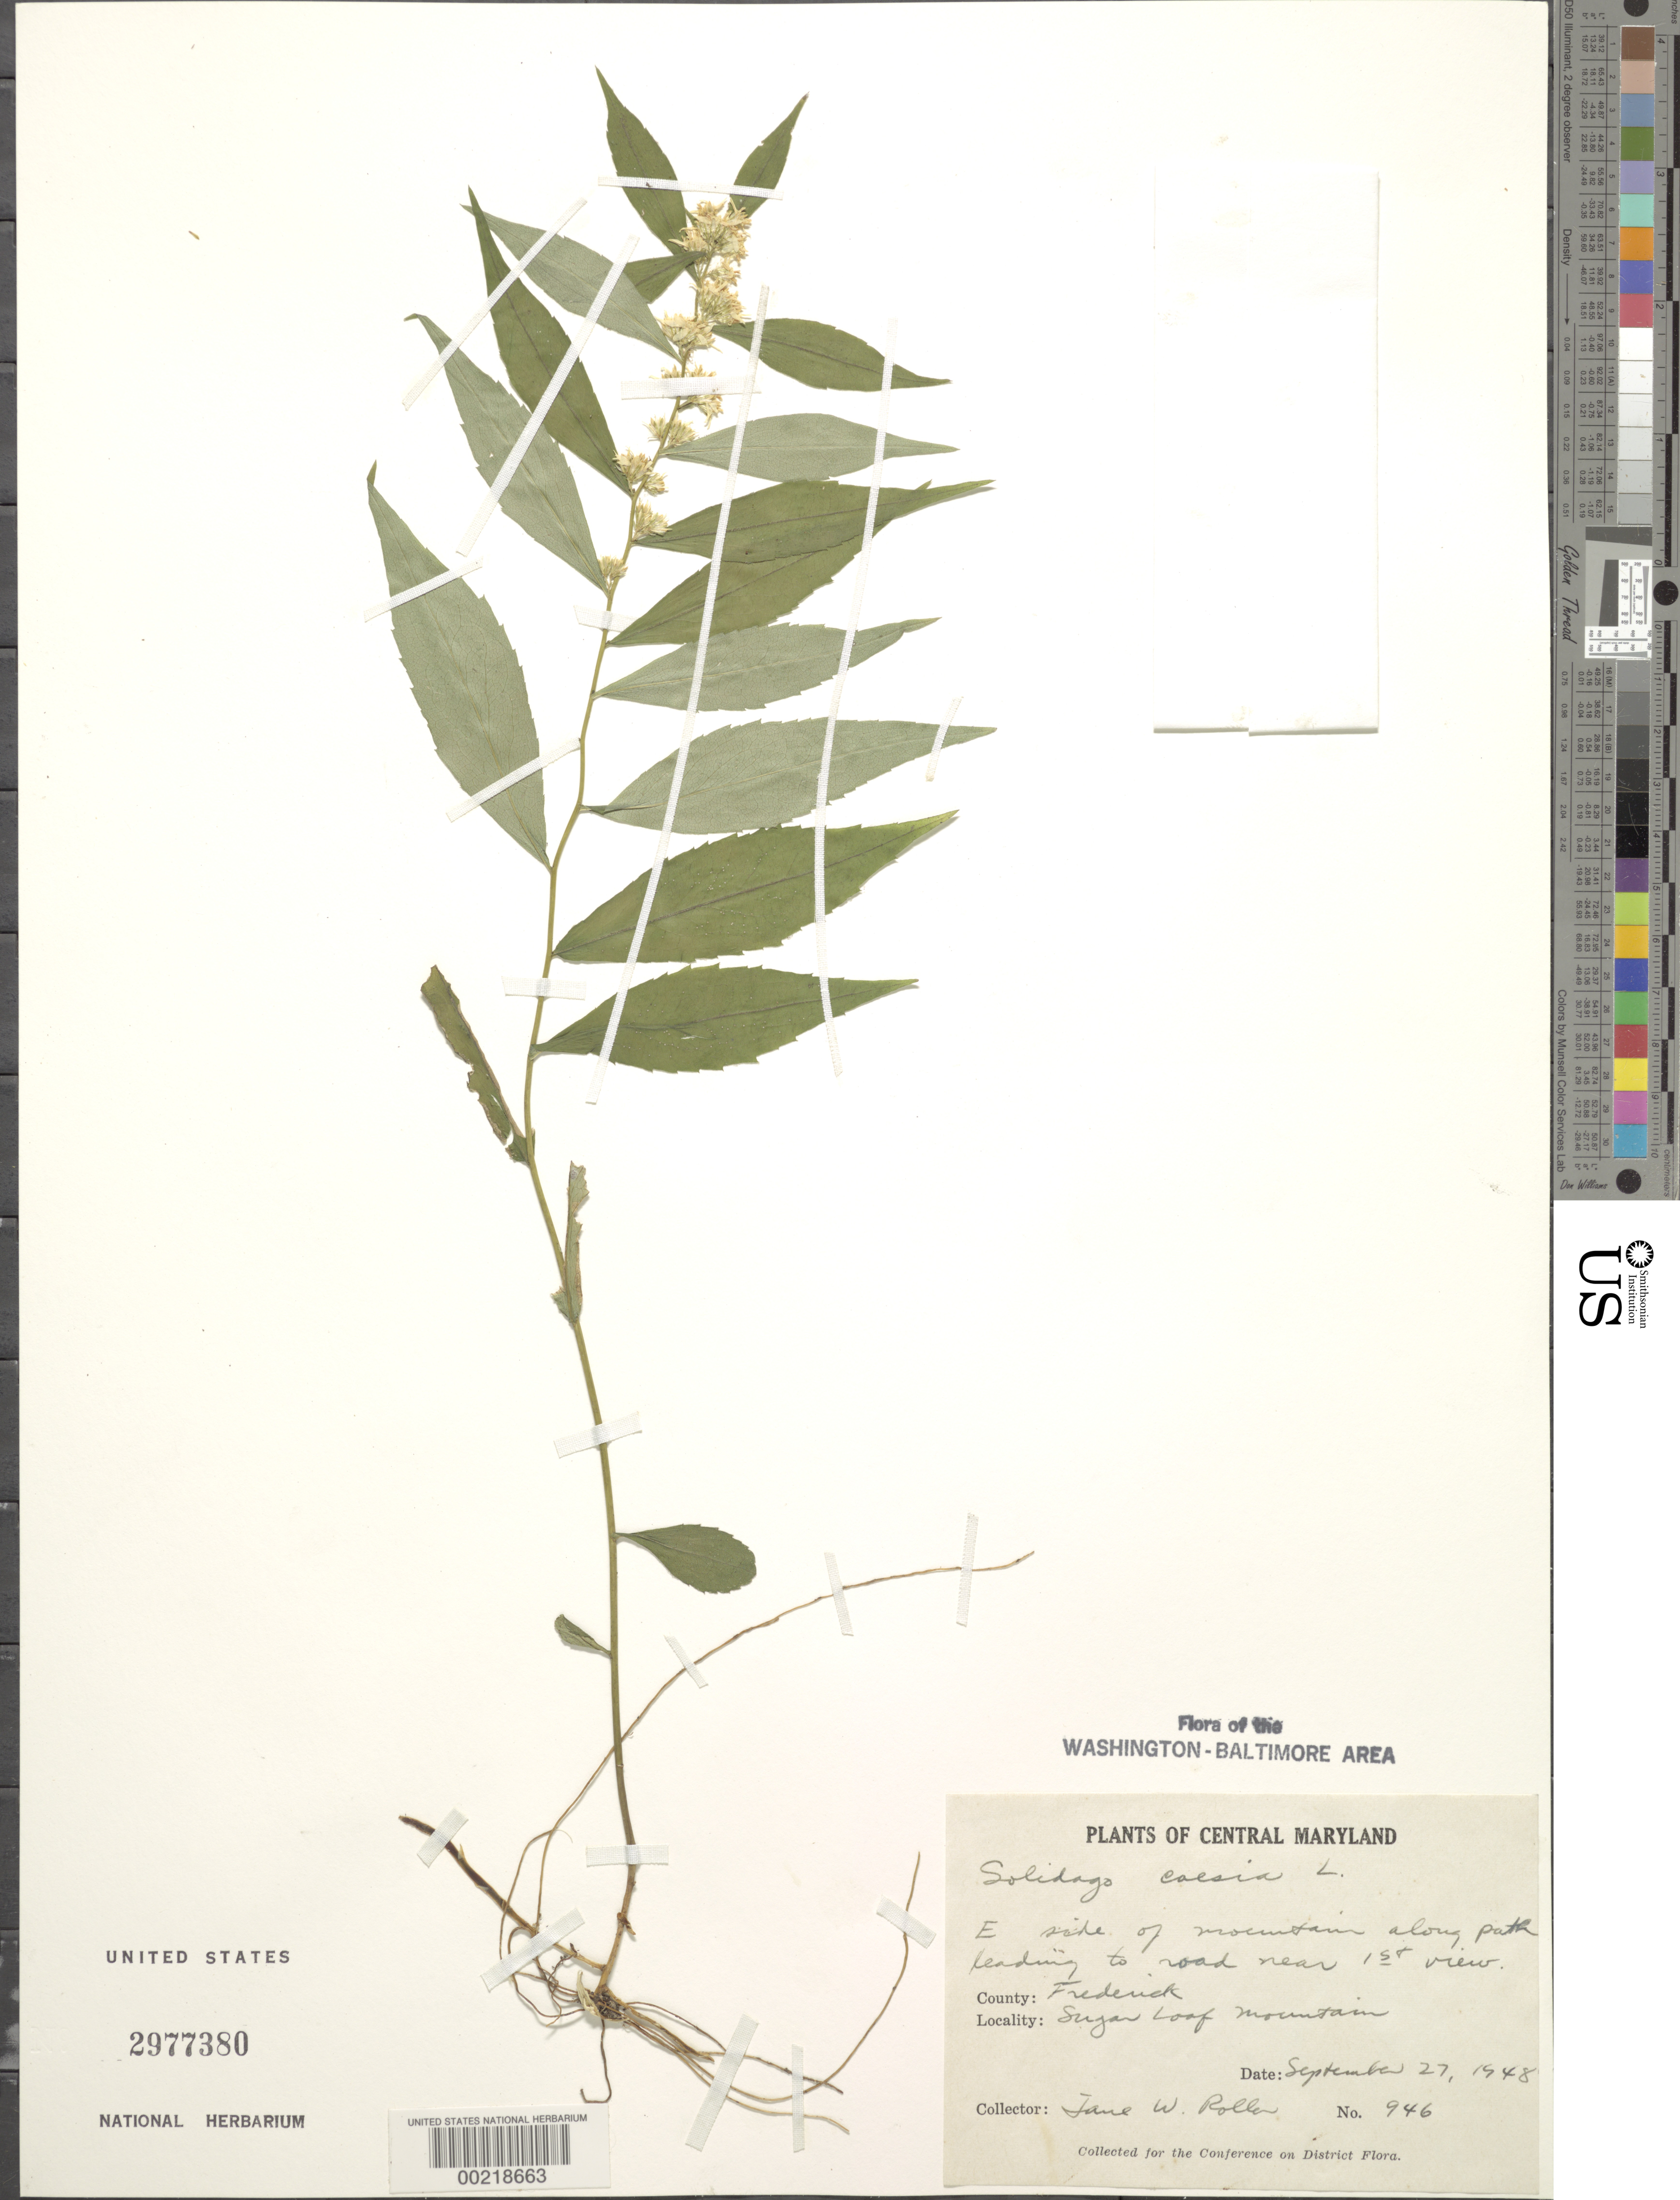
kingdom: Plantae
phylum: Tracheophyta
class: Magnoliopsida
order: Asterales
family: Asteraceae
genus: Solidago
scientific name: Solidago caesia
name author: L.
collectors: J. W. Roller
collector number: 946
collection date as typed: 27 Sep 1948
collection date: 1948-09-27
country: United States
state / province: Maryland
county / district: Frederick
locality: East side of Sugar Loaf Mountain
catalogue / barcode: US 2977380